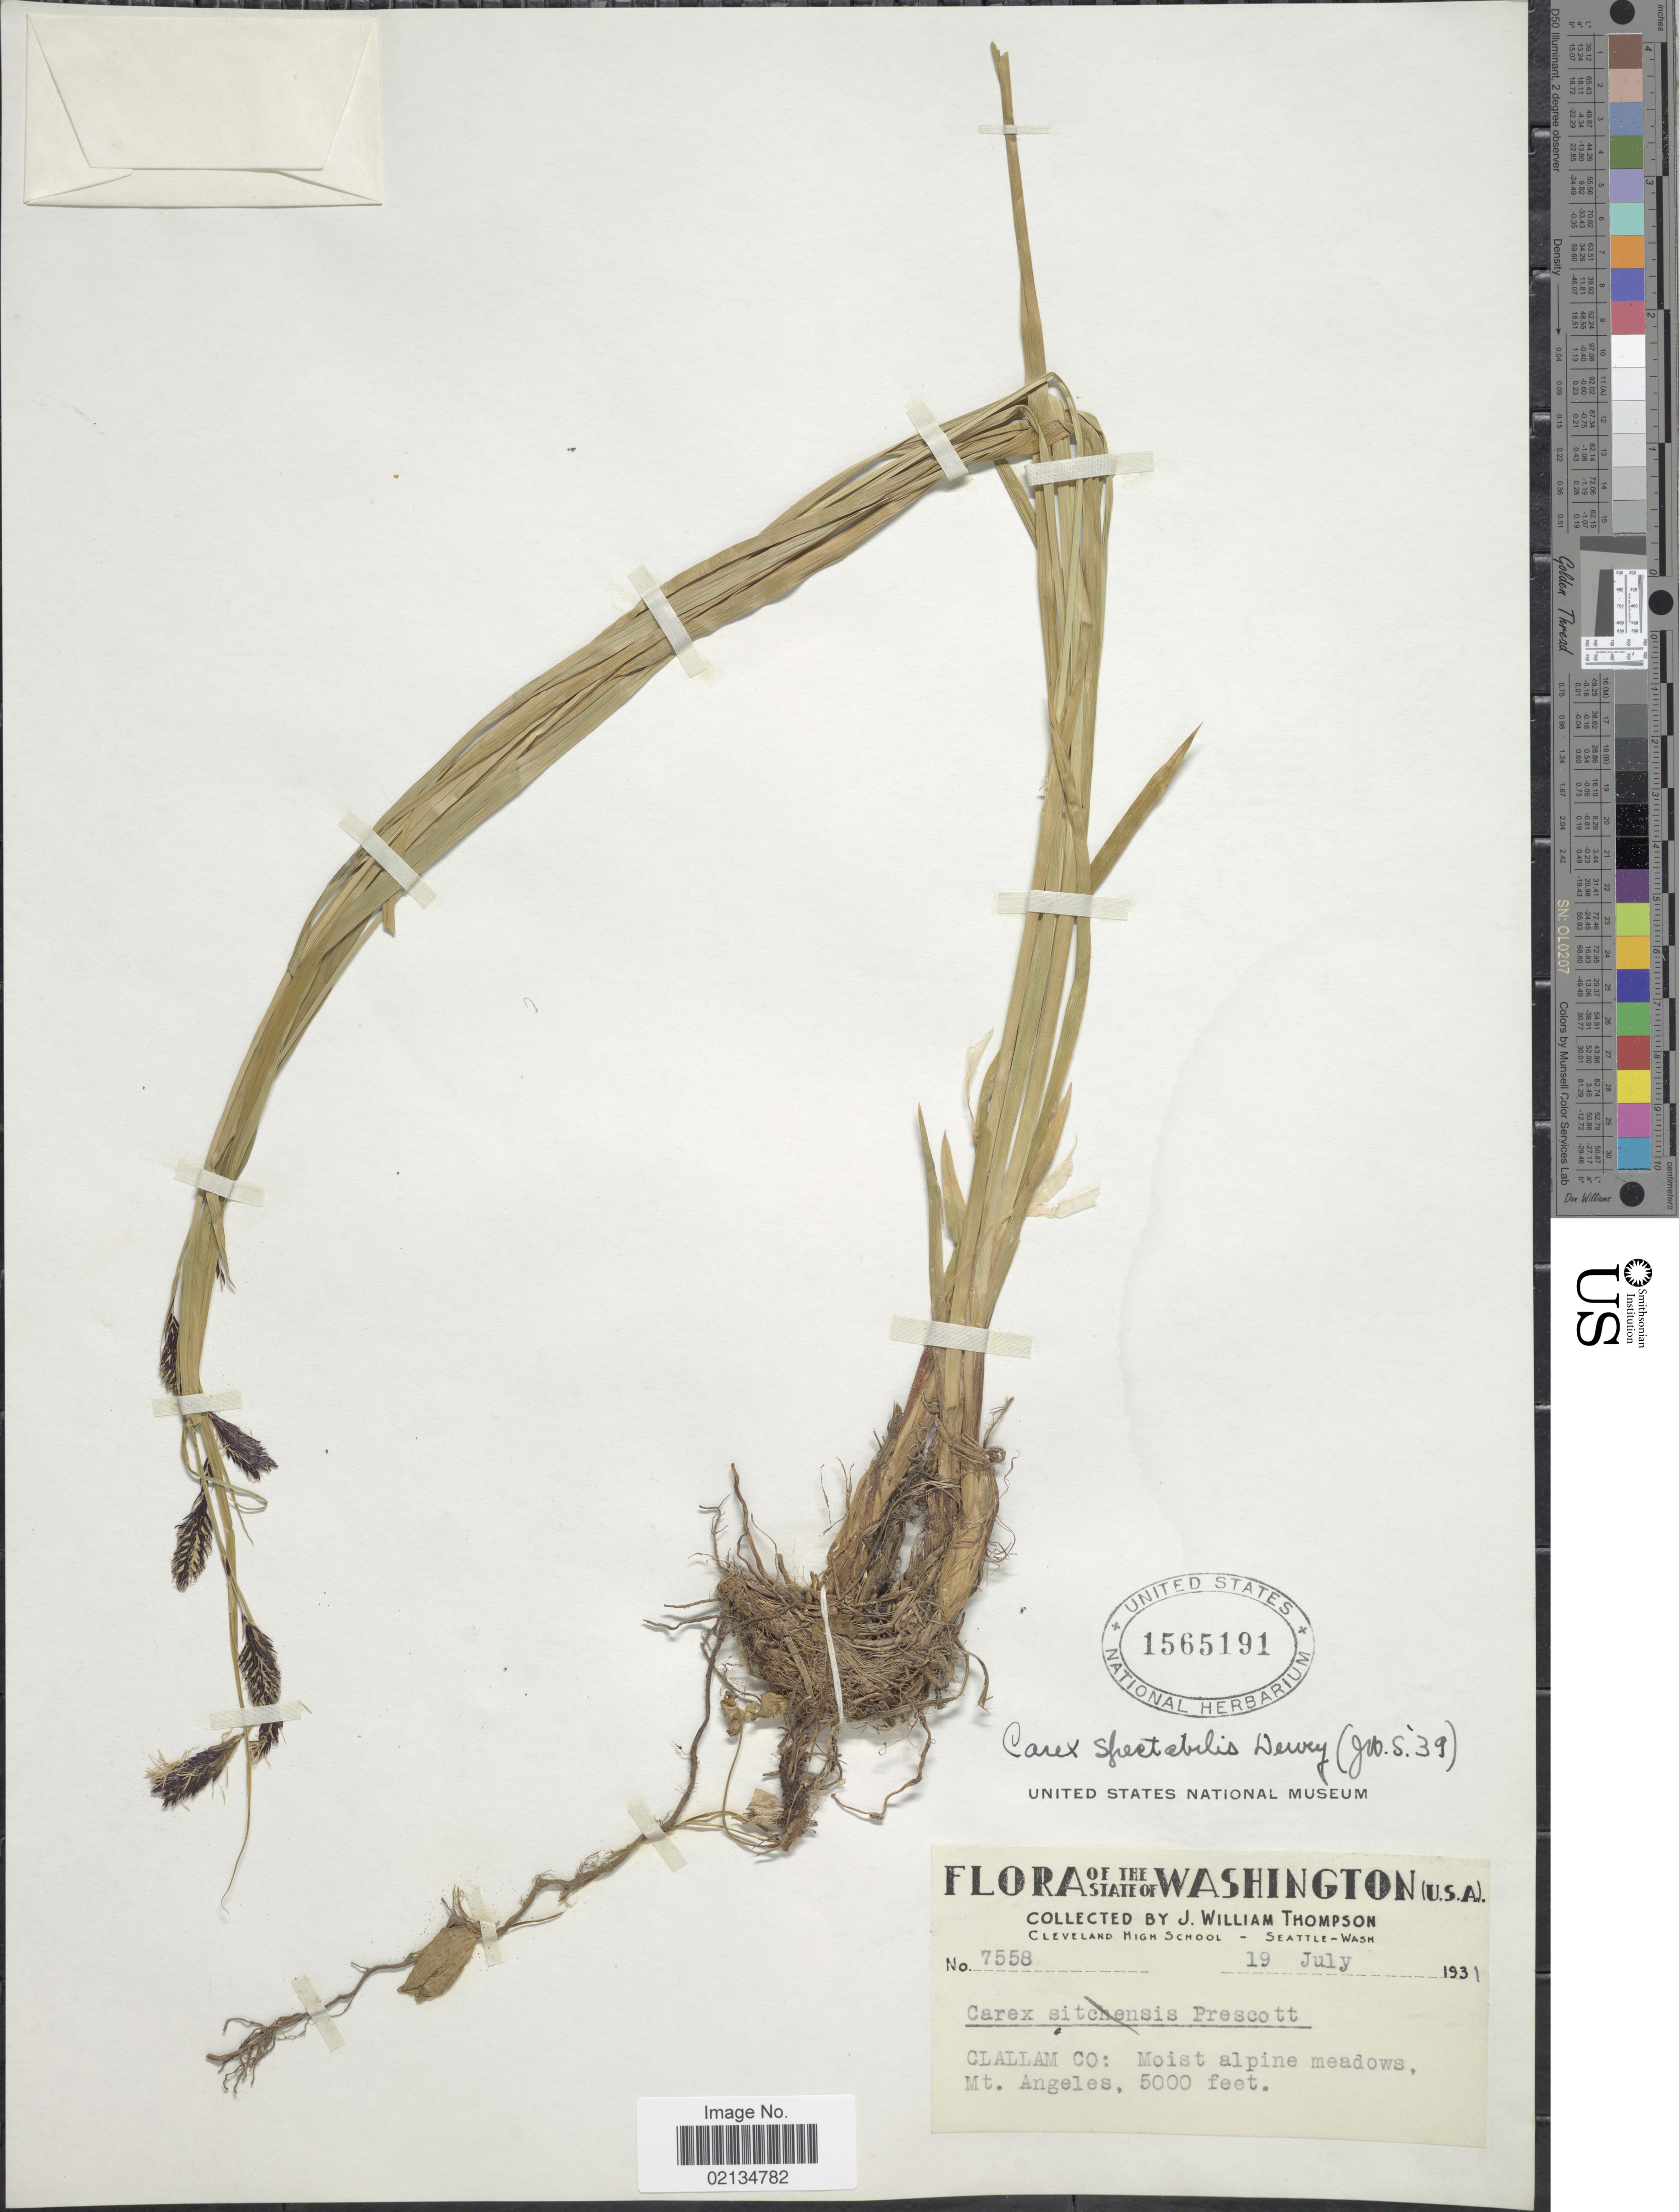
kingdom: Plantae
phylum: Tracheophyta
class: Liliopsida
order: Poales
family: Cyperaceae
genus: Carex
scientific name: Carex spectabilis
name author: Dewey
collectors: J. W. Thompson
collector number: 7558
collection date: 1931-07-19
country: United States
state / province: Washington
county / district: Clallam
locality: Clallam Co: Moist alpine meadows, Mt. Angeles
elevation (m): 1524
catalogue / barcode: US 1565191